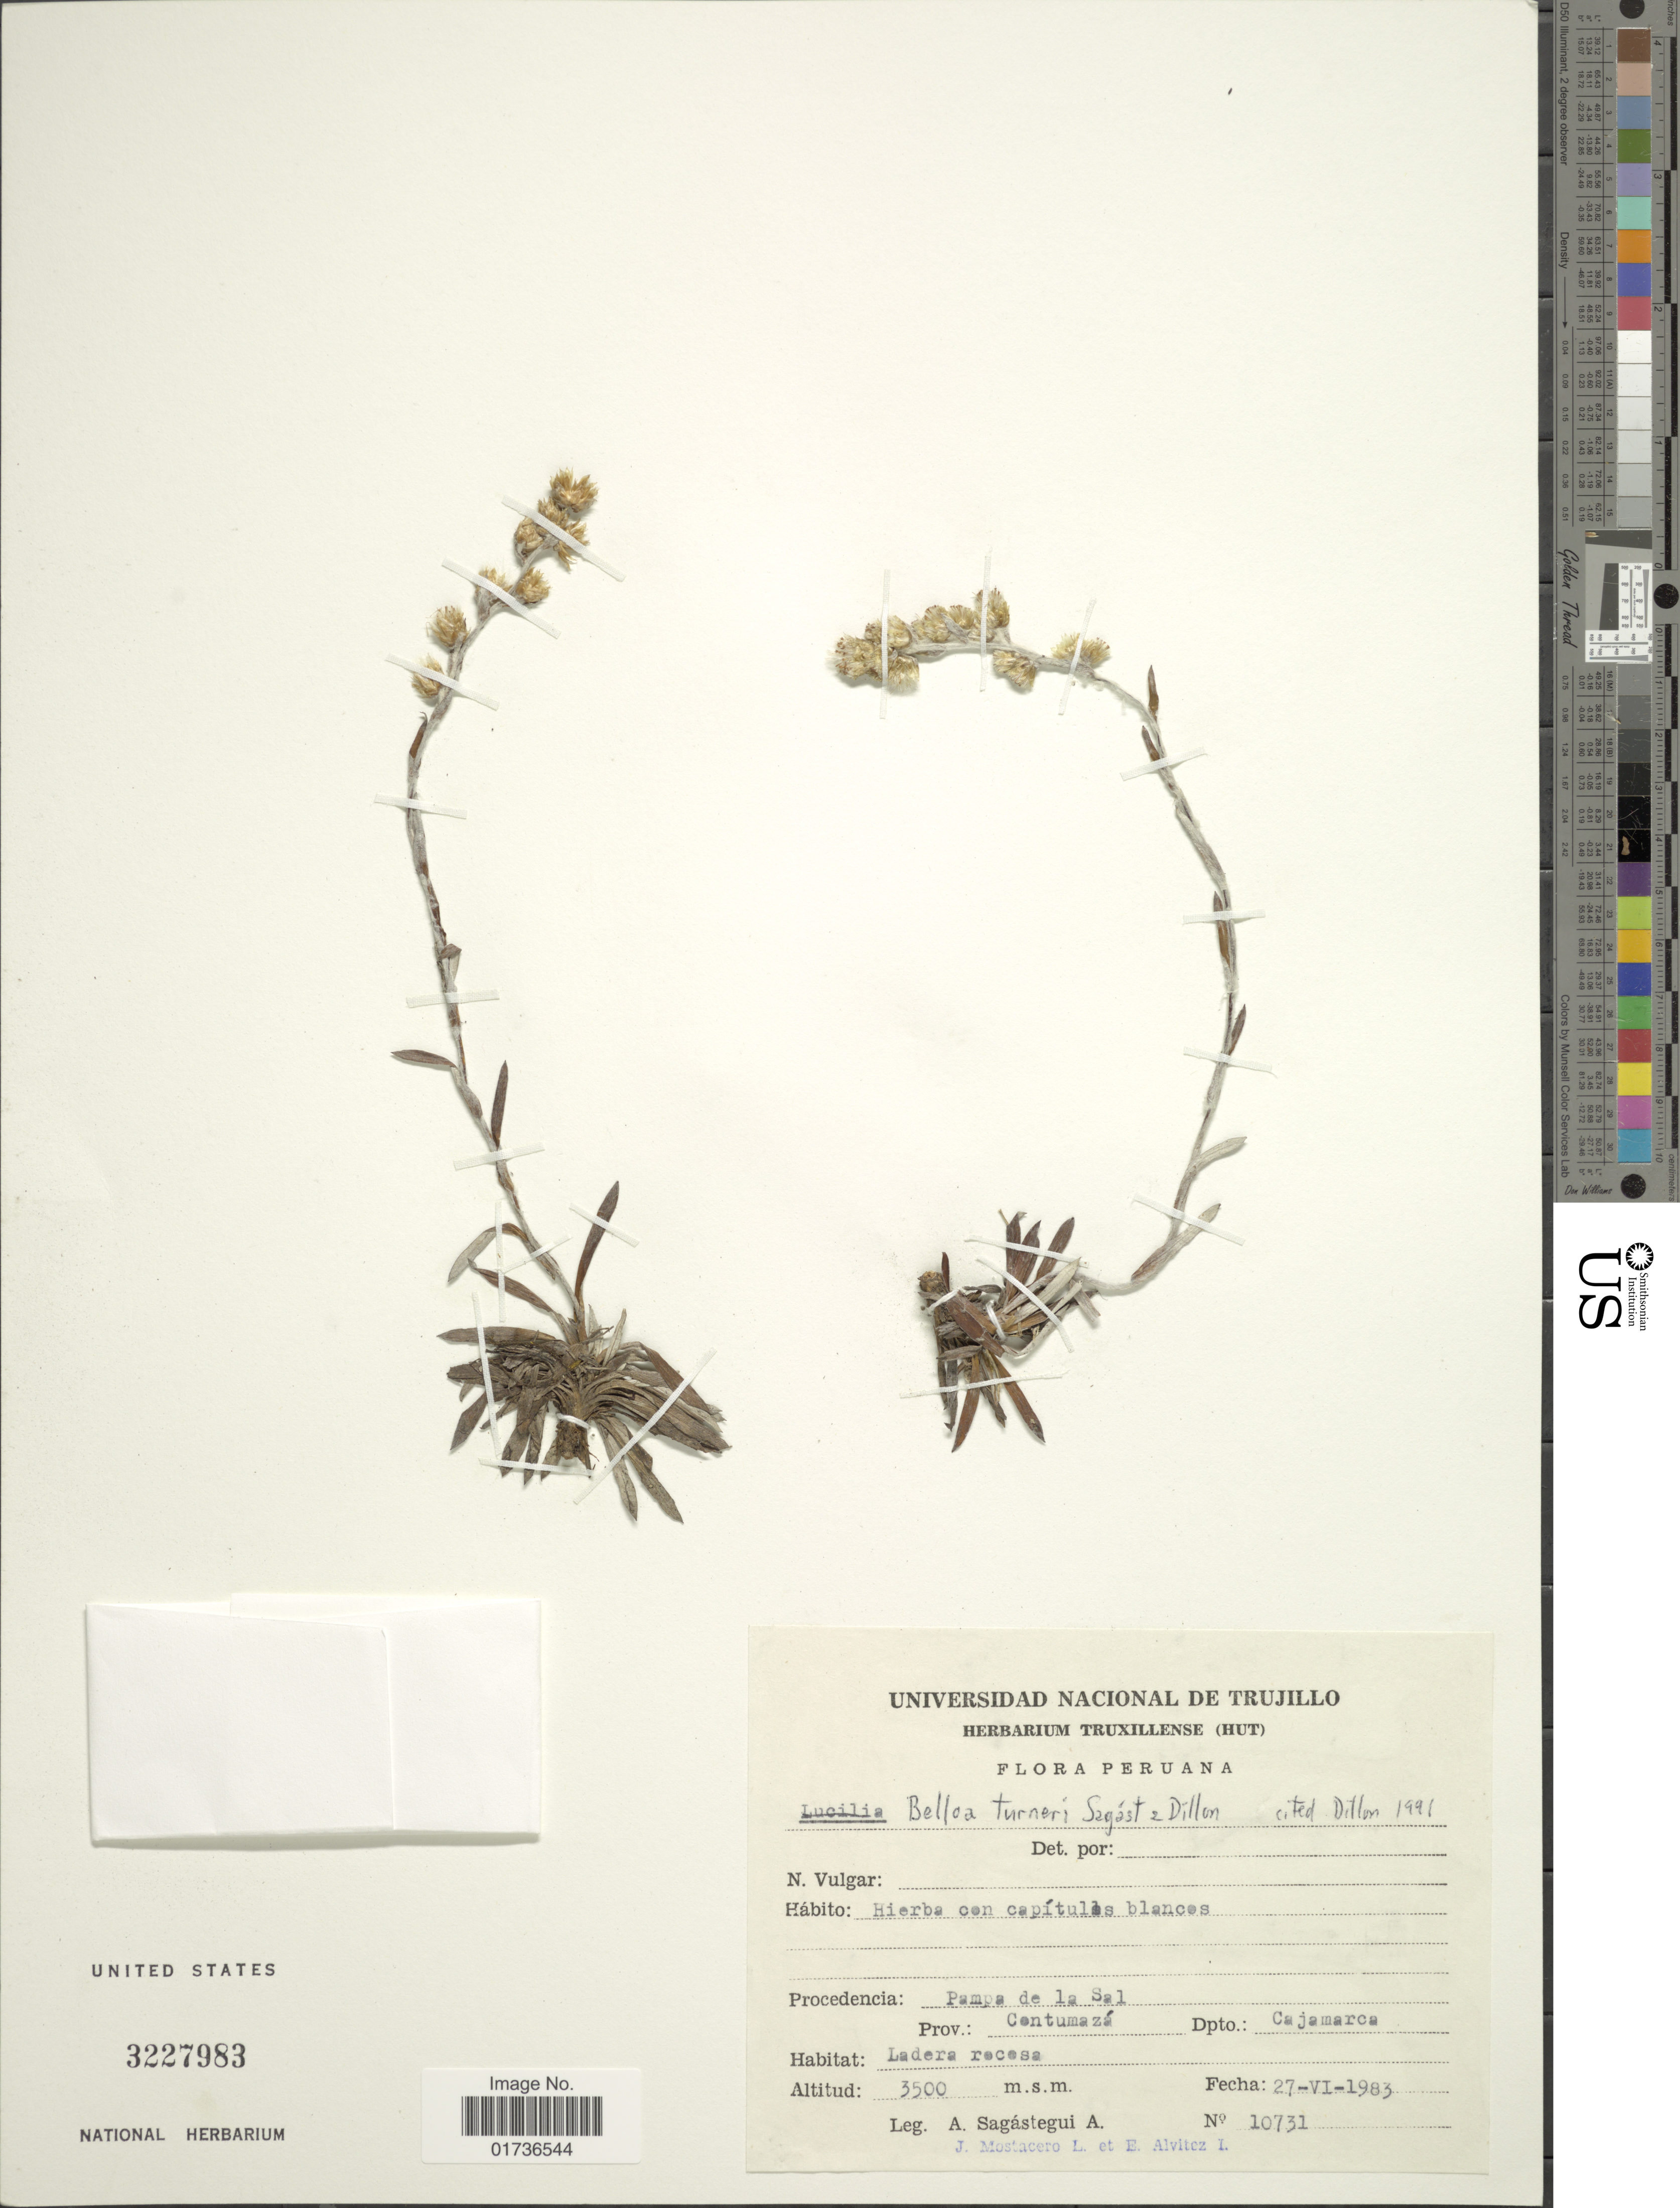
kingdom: Plantae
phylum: Tracheophyta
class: Magnoliopsida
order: Asterales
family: Asteraceae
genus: Belloa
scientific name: Belloa turneri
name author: Sagást. & M.O. Dillon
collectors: A. Sagástegui A., J. Mostacero L. & E. Alvitez I.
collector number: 10731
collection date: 1983-06-27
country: Peru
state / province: Cajamarca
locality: Pampa de La Sal, prov. Contumazá, Dpto Cajamarca, Ladera rocosa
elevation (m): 3500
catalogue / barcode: US 3227983